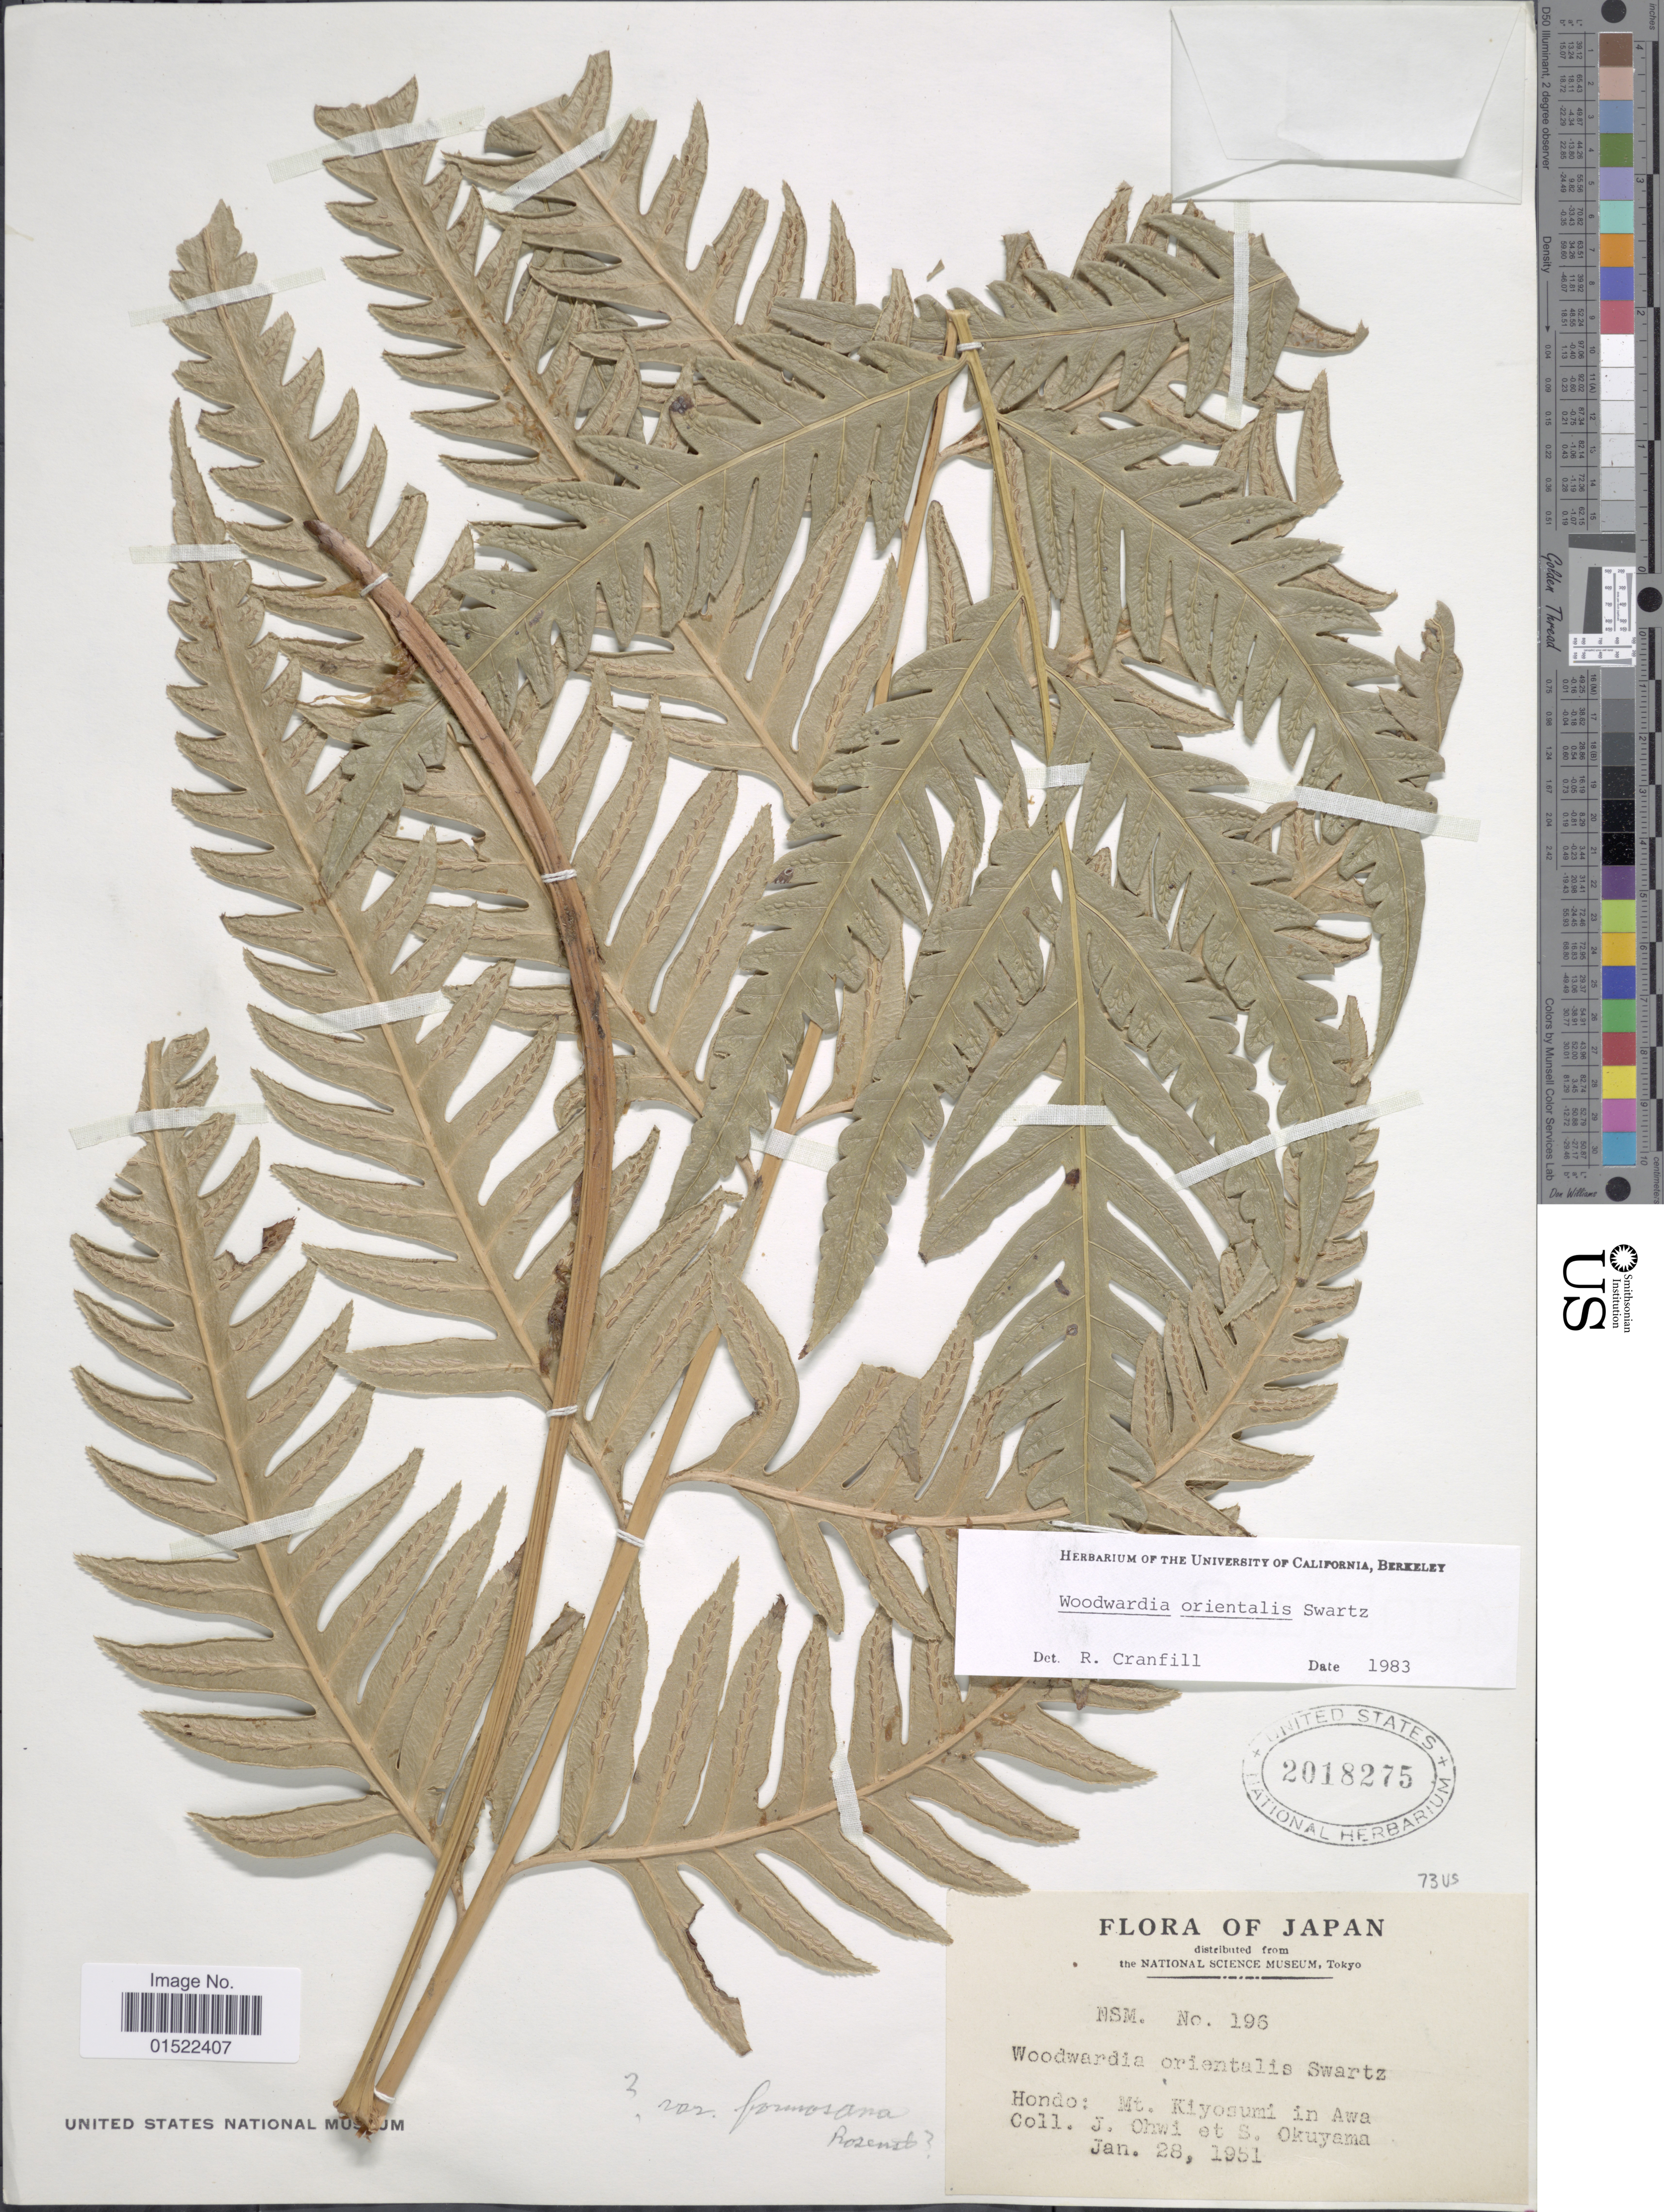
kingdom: Plantae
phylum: Tracheophyta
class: Polypodiopsida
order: Polypodiales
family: Blechnaceae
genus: Woodwardia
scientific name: Woodwardia orientalis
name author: Sw.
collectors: J. Ohwi & S. Okuyama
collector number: NSM. 196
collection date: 1951-01-28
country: Japan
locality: Hondo; Mt. Kiyosumi in Awa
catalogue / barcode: US 2018275